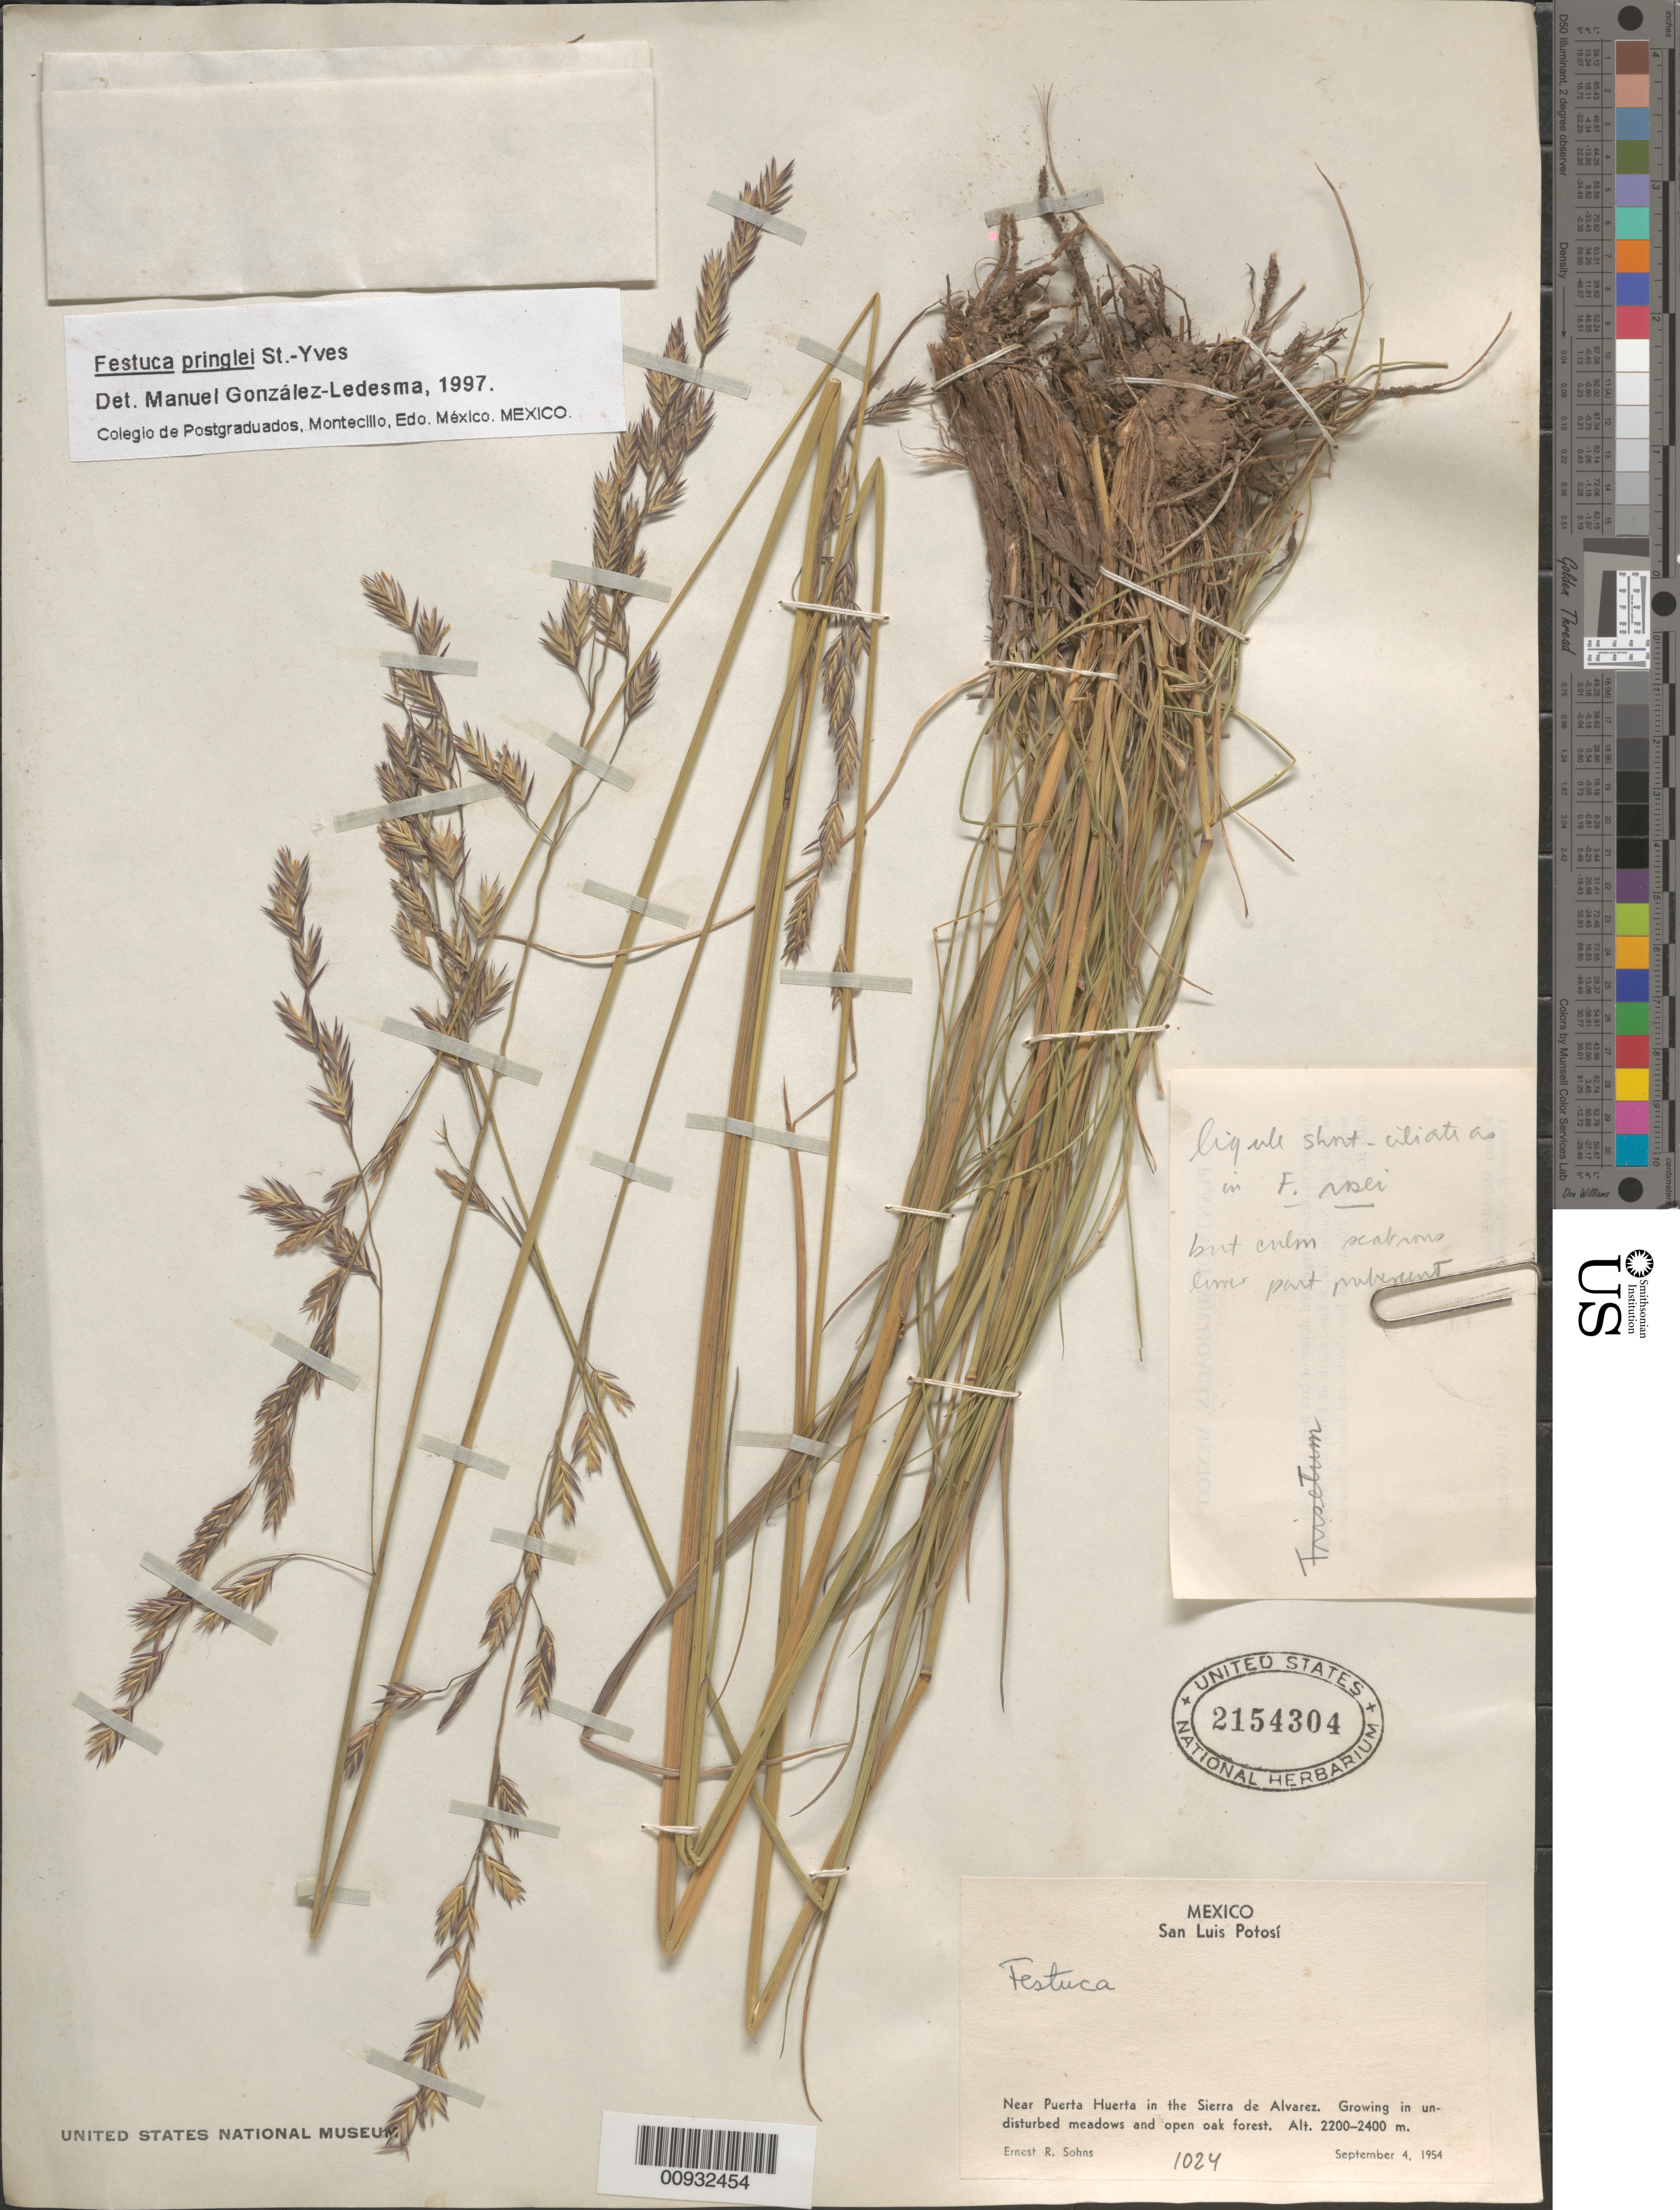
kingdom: Plantae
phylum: Tracheophyta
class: Liliopsida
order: Poales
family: Poaceae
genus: Festuca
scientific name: Festuca pringlei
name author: Saint-Yves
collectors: E. R. Sohns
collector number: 1024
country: Mexico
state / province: San Luis Potosí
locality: Near Puerta Huerta in the Sierra de Alvarez.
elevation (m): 2200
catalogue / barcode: US 2154304